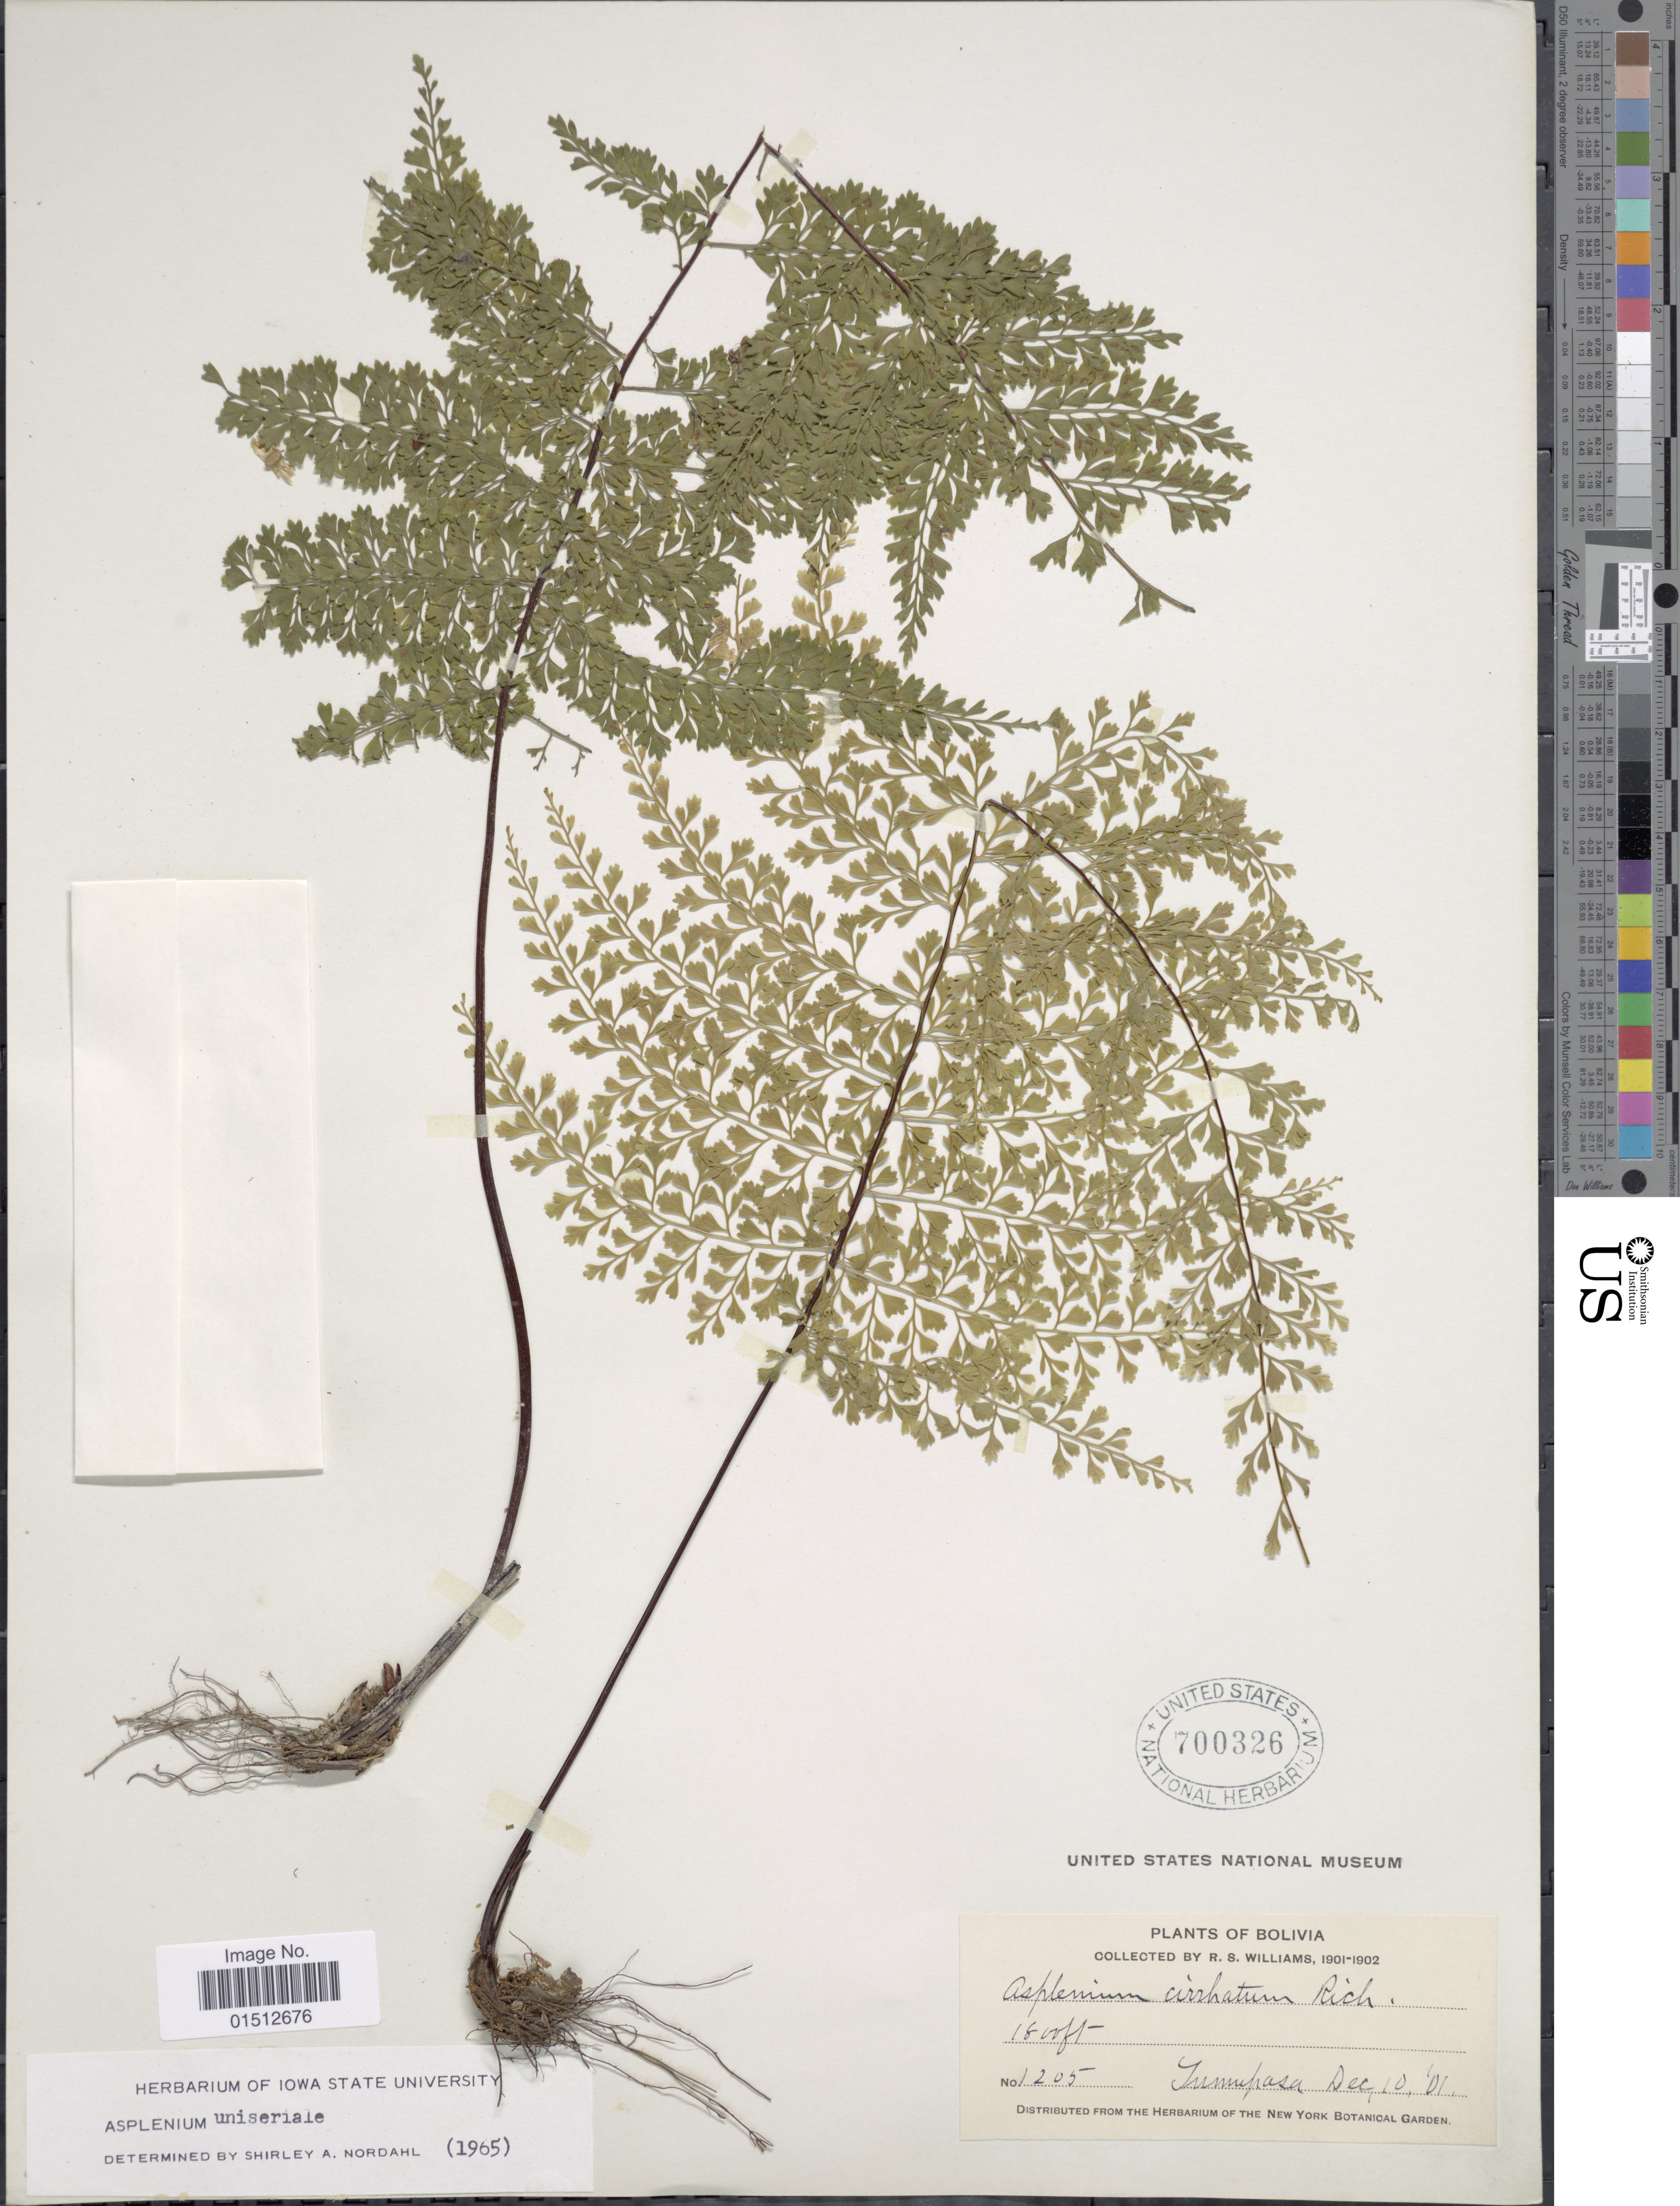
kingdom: Plantae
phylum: Tracheophyta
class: Polypodiopsida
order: Polypodiales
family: Aspleniaceae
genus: Asplenium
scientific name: Asplenium radicans var. uniserale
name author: (Raddi) L.D. Gómez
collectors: R. S. Williams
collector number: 1205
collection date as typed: Dec. 10, '01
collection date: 1901-12-10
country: Bolivia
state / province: La Paz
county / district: Iturralde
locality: Tumupasa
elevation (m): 549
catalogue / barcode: US 700326